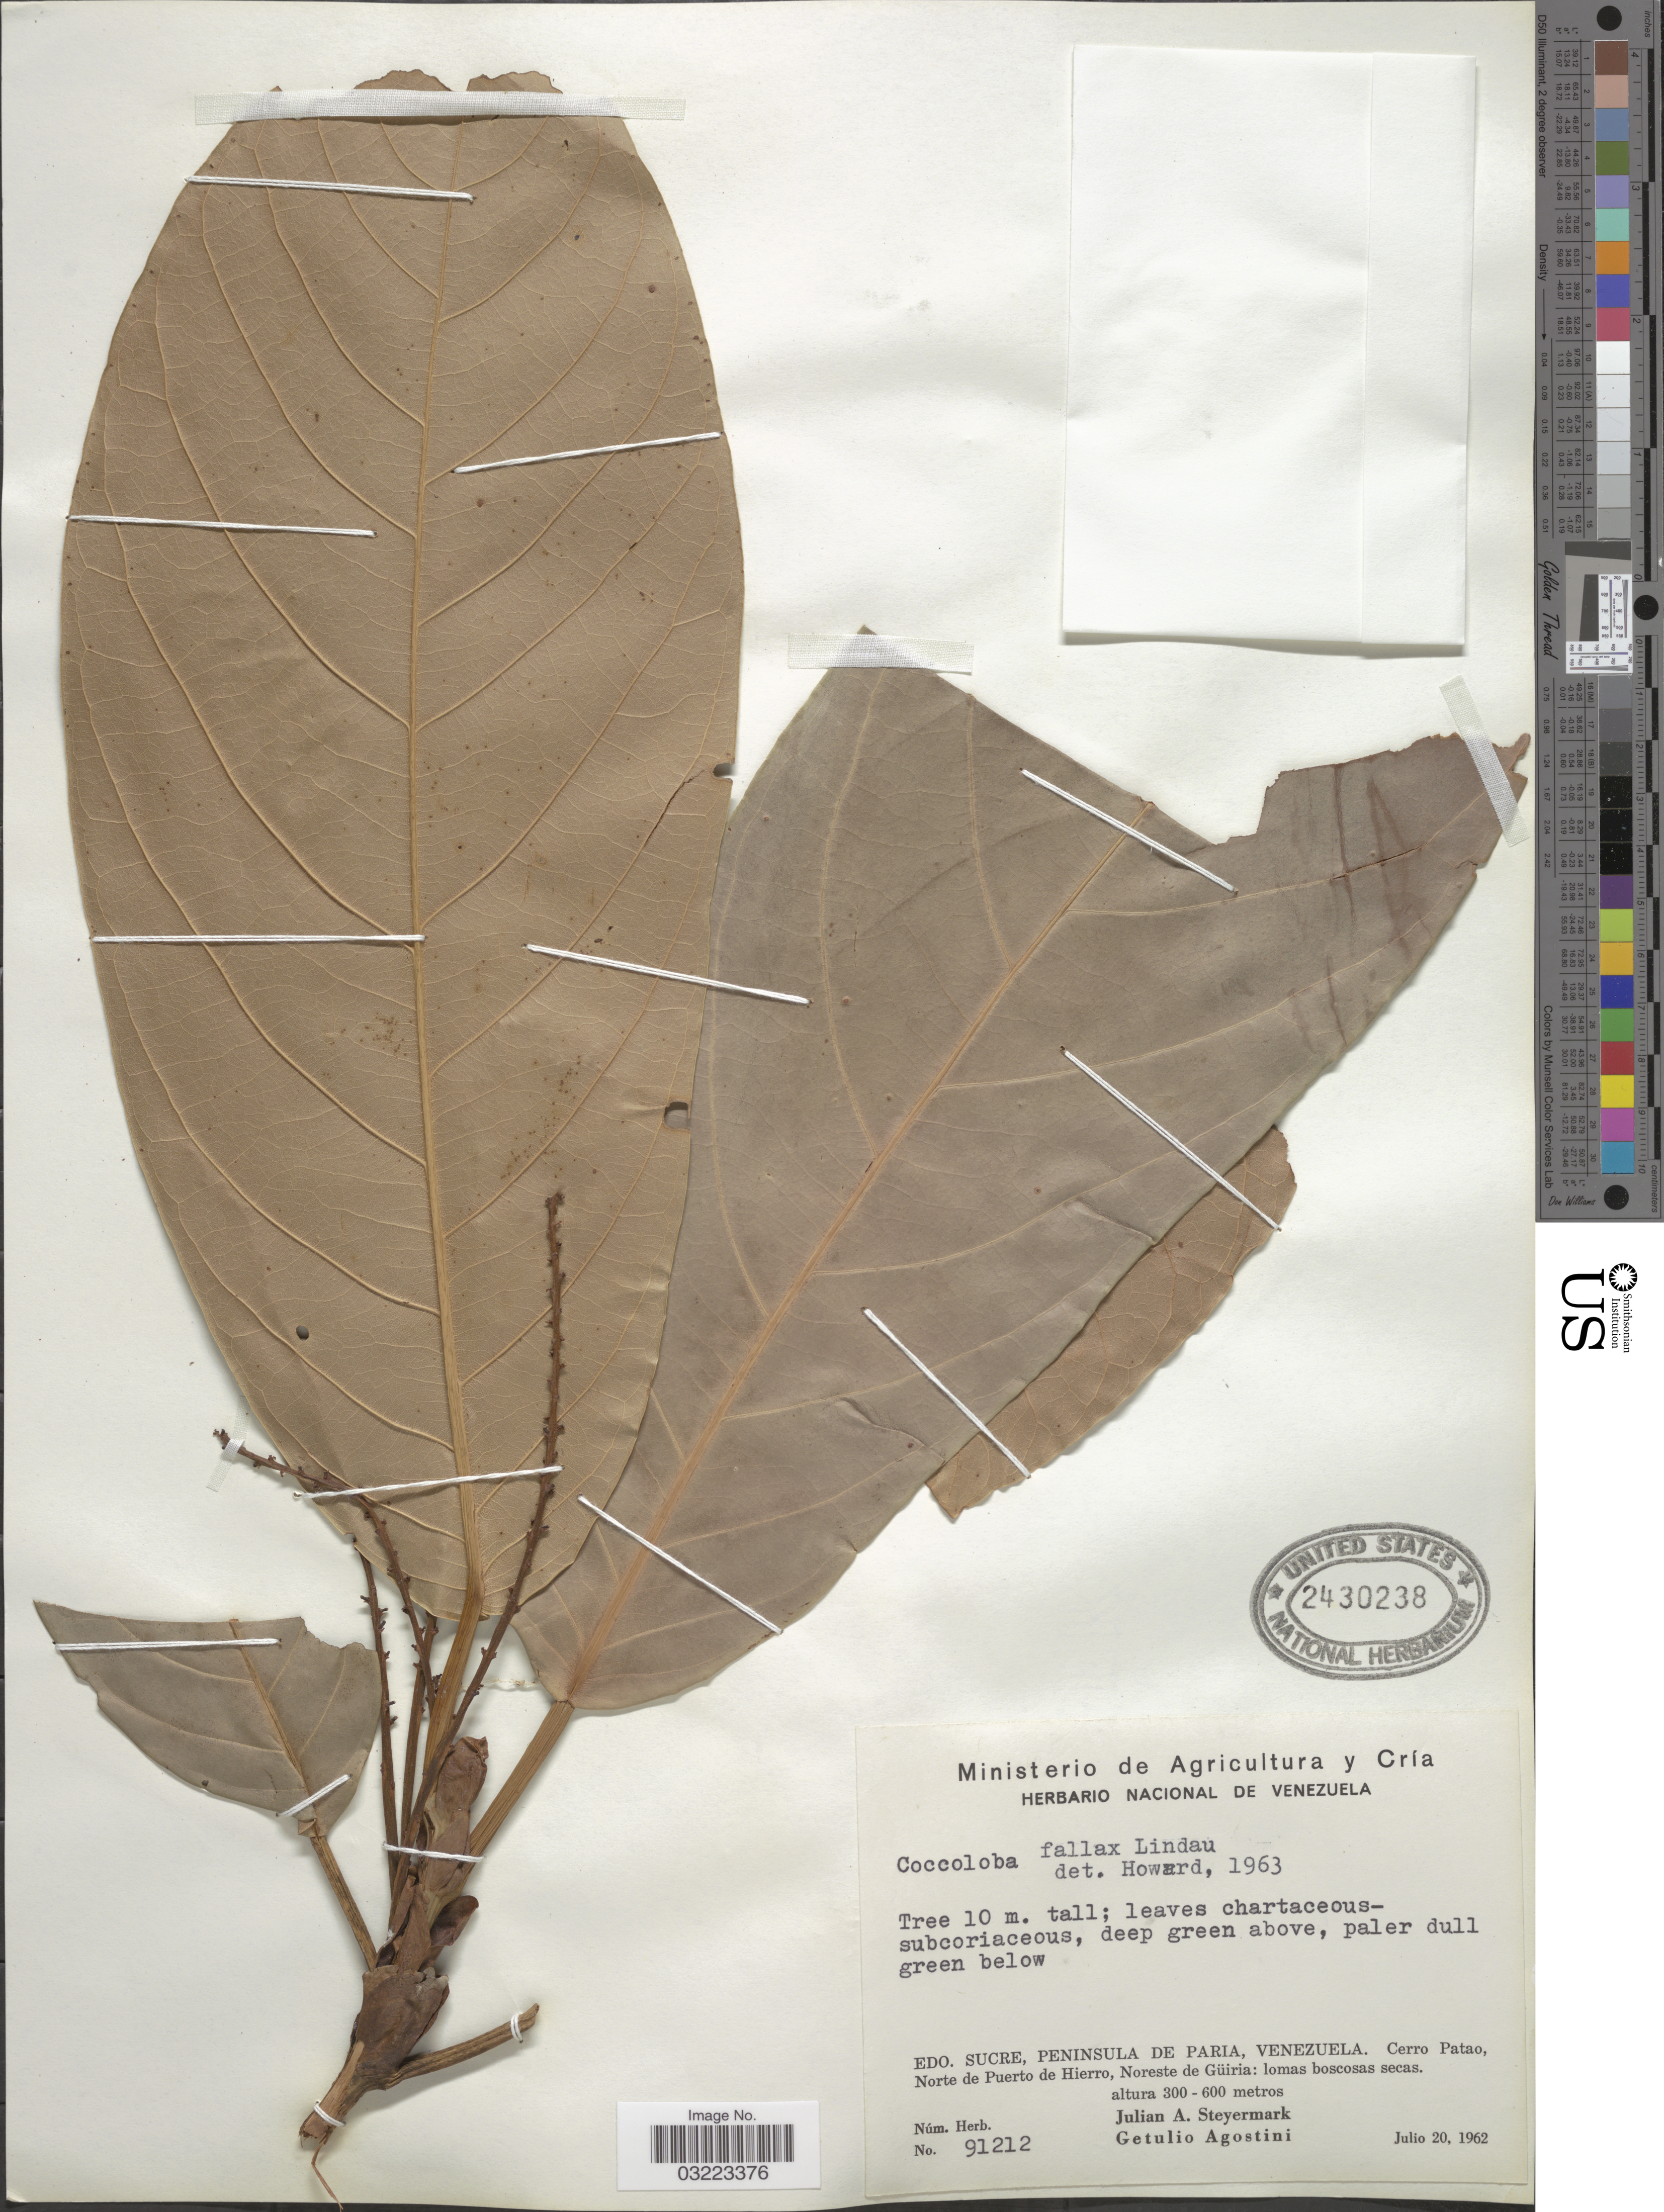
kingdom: Plantae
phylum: Tracheophyta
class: Magnoliopsida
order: Caryophyllales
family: Polygonaceae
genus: Coccoloba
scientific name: Coccoloba fallax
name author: Lindau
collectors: J. Steyermark & G. Agostini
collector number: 91212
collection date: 1962-07-20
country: Venezuela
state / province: Sucre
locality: Peninsula de Paria. Cerro Platao, Norte de Puerto de Hierro, Noreste de Güiria.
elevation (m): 300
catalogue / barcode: US 2430238